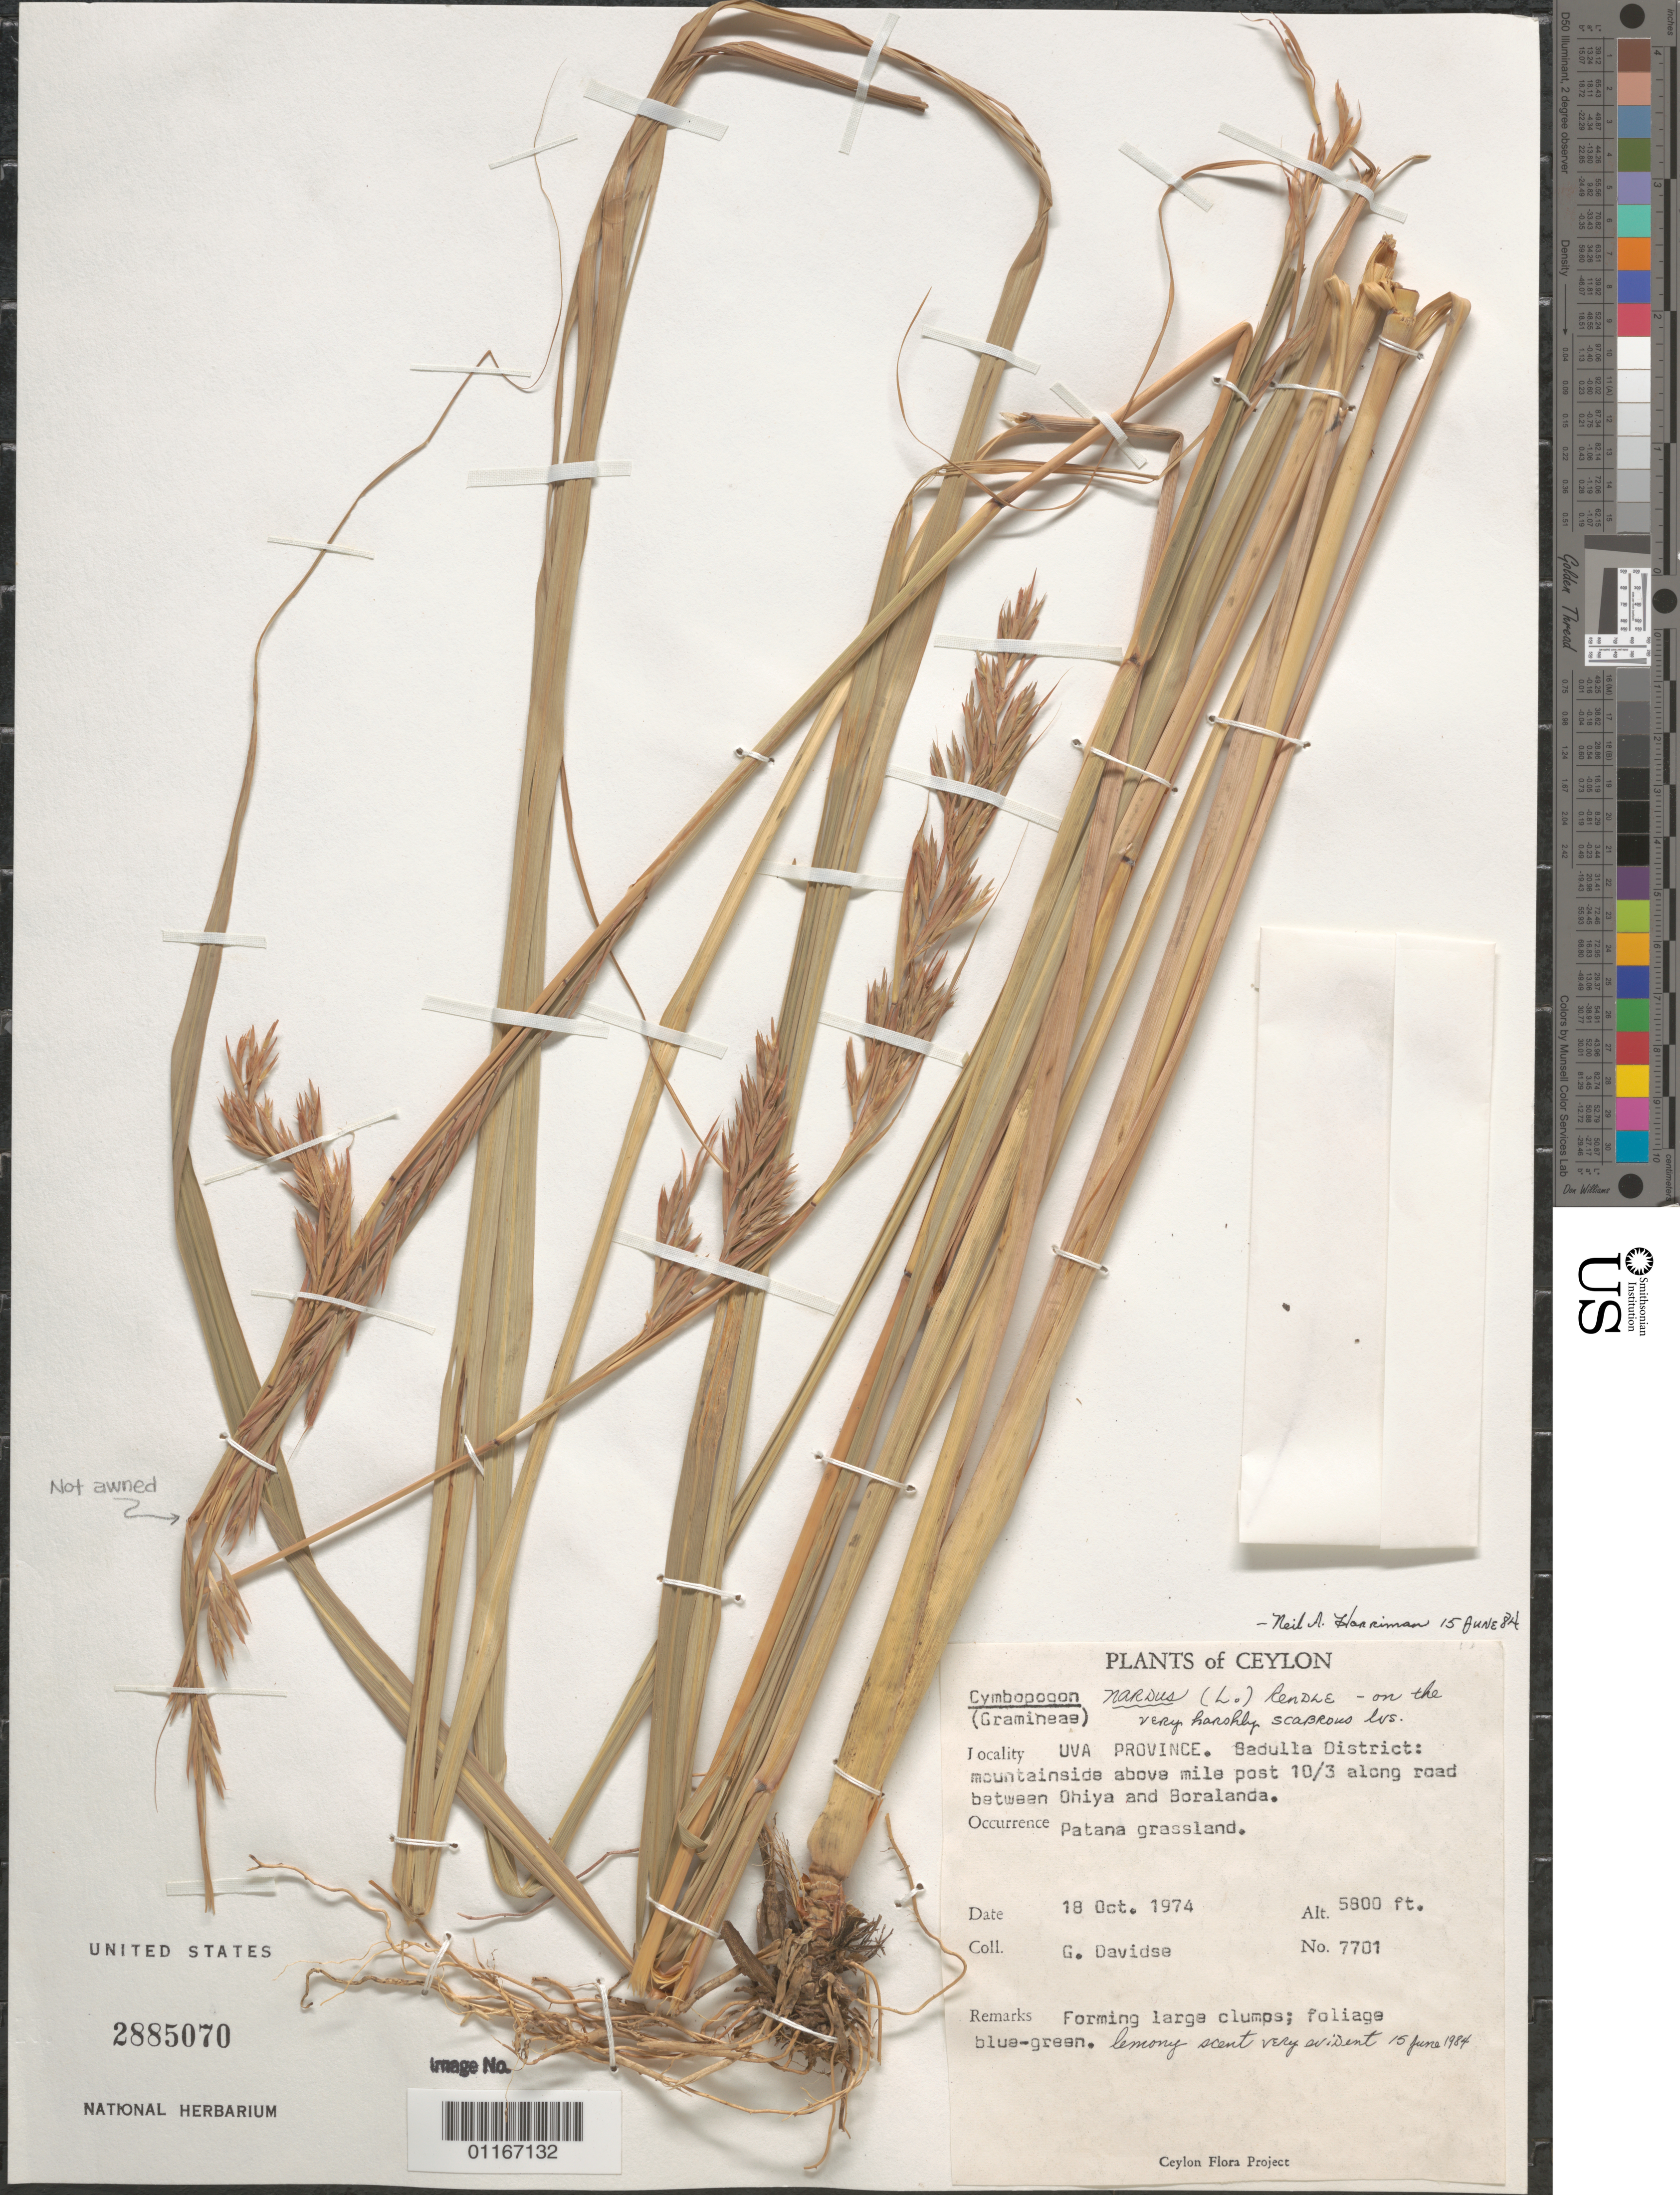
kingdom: Plantae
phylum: Tracheophyta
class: Liliopsida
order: Poales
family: Poaceae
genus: Cymbopogon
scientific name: Cymbopogon nardus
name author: (L.) Rendle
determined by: Harriman, N. A.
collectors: G. Davidse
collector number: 7701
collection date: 1974-10-18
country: Sri Lanka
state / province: Uva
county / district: Badulla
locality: Mountainside above mile post 10/3 along road between Ohiya and Boralanda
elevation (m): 1768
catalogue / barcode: US 2885070